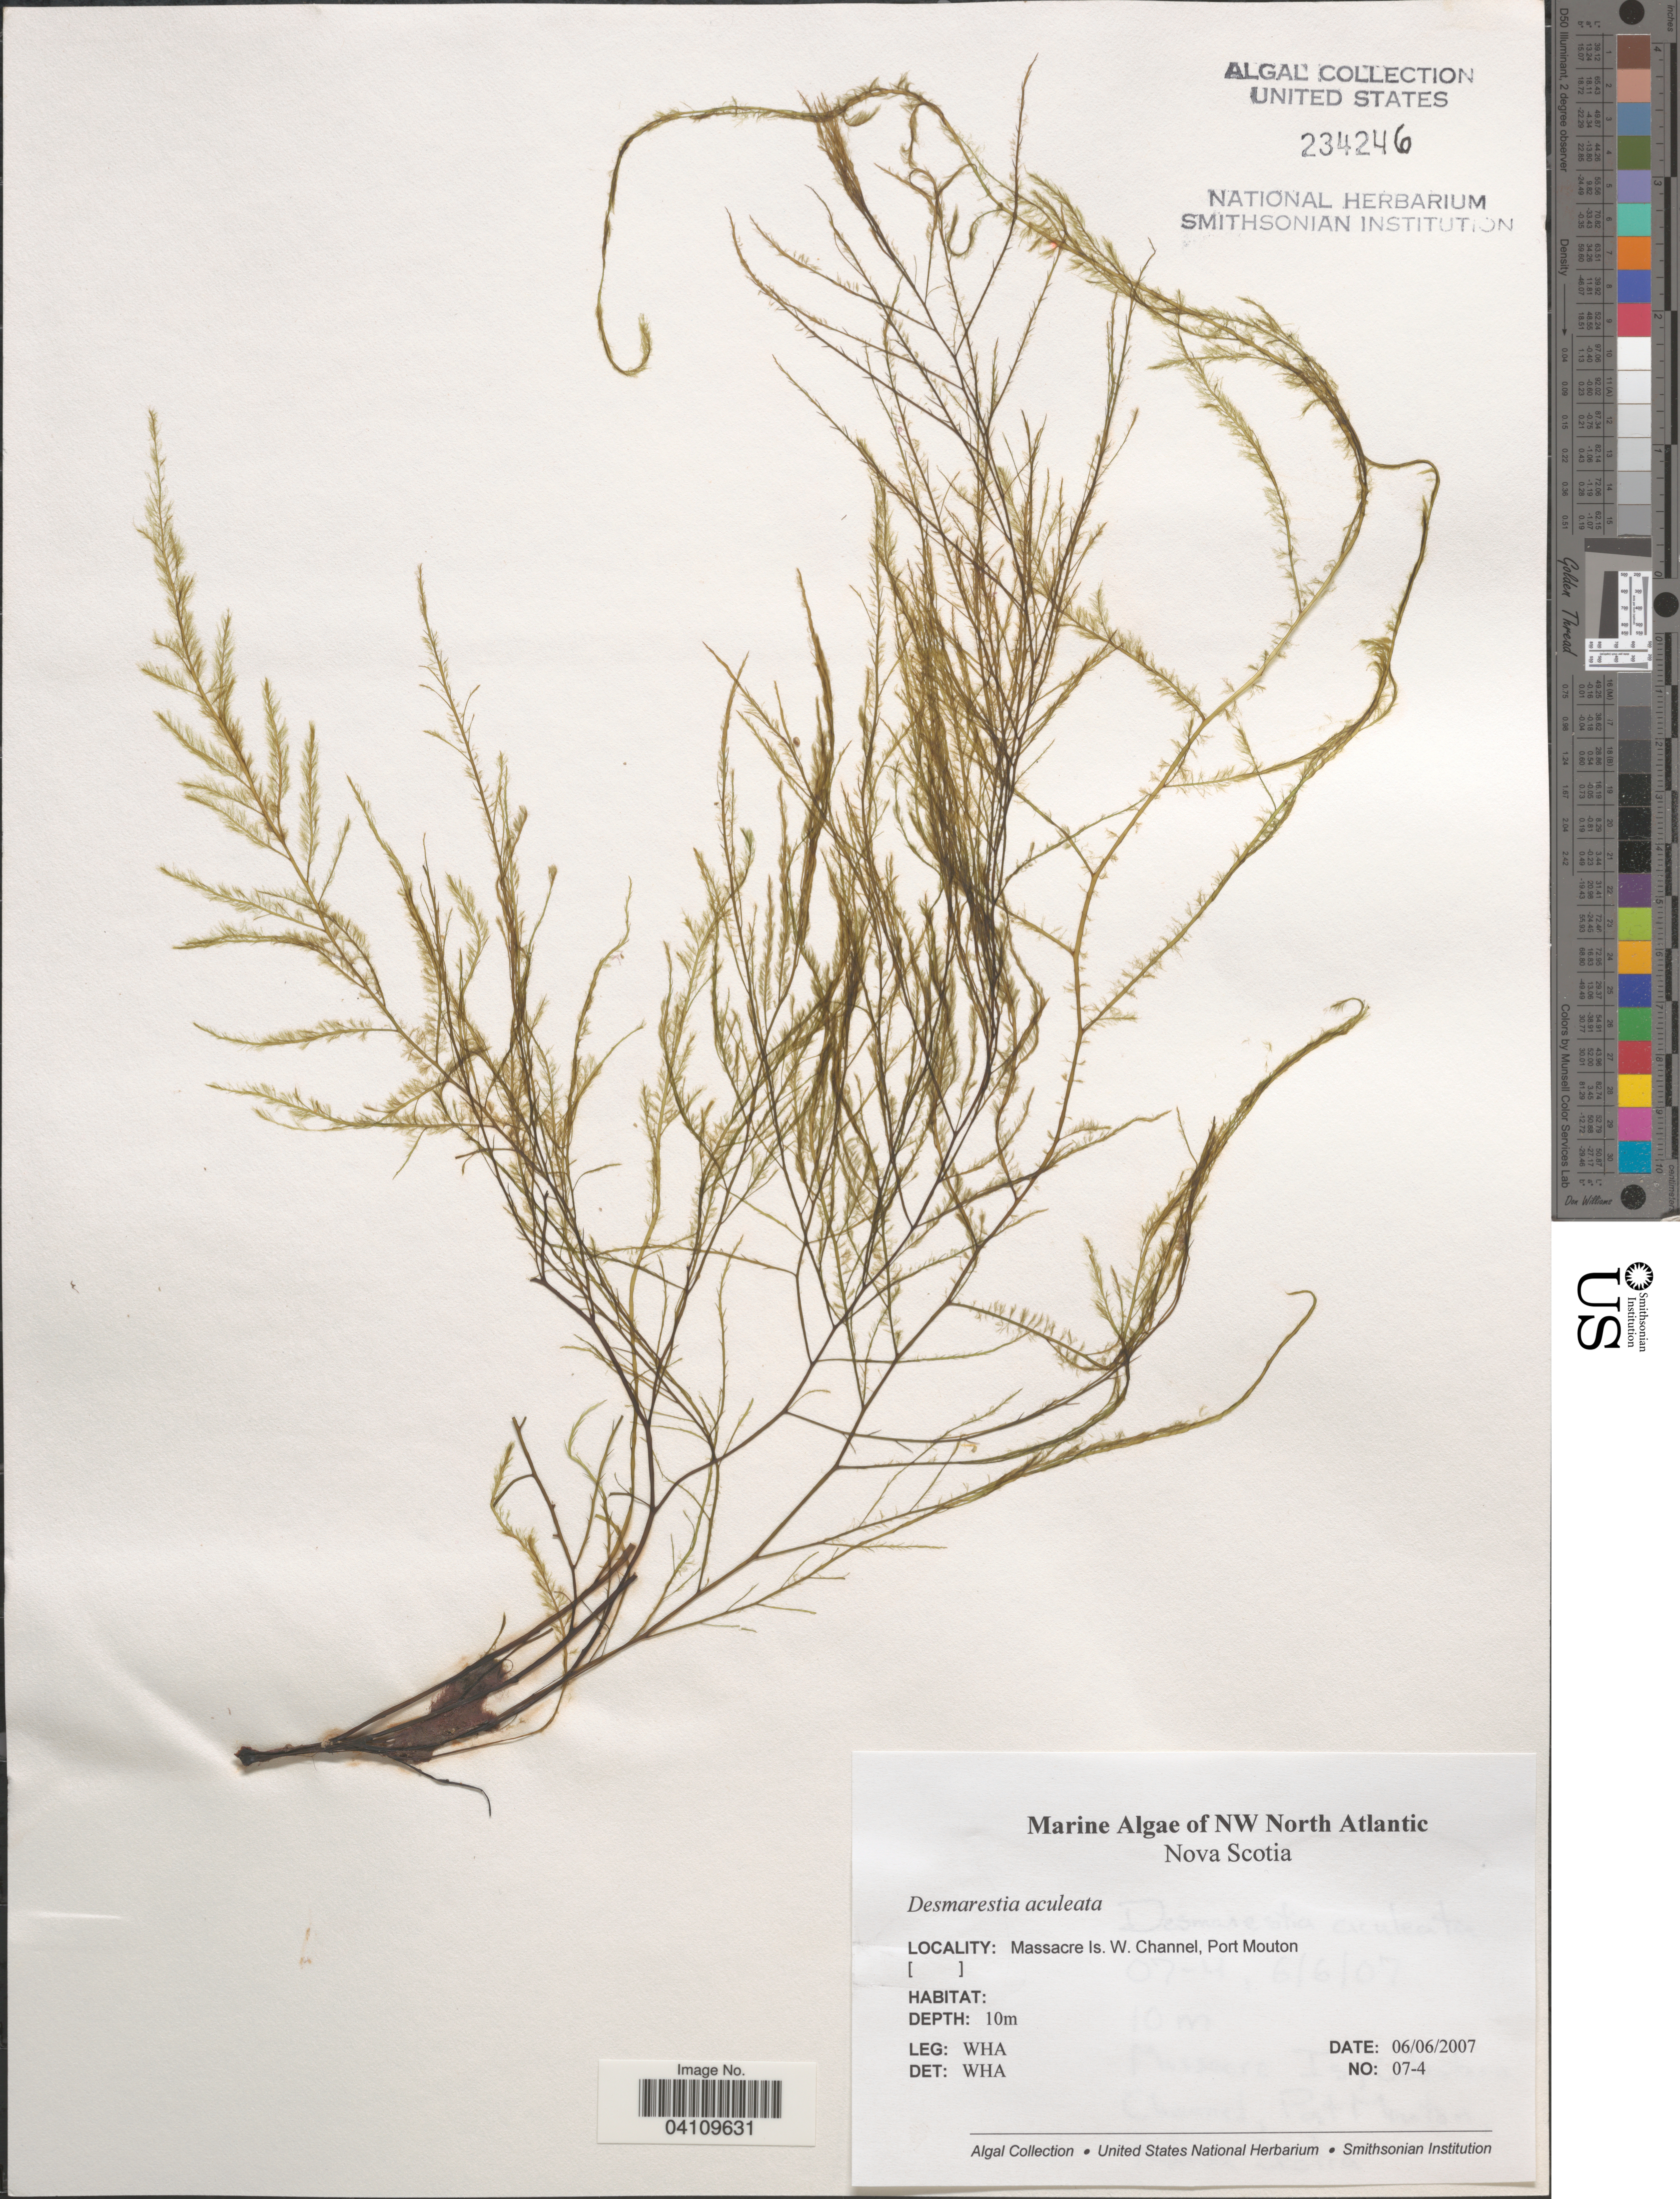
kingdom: Chromista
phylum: Ochrophyta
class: Phaeophyceae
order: Desmarestiales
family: Desmarestiaceae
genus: Desmarestia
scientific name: Desmarestia aculeata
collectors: W. H. Adey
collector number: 07-4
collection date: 2007-06-06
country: Canada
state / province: Nova Scotia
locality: NW North Atlantic. Massacre Is. W. Channel, Port Mouton.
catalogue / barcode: US 234246